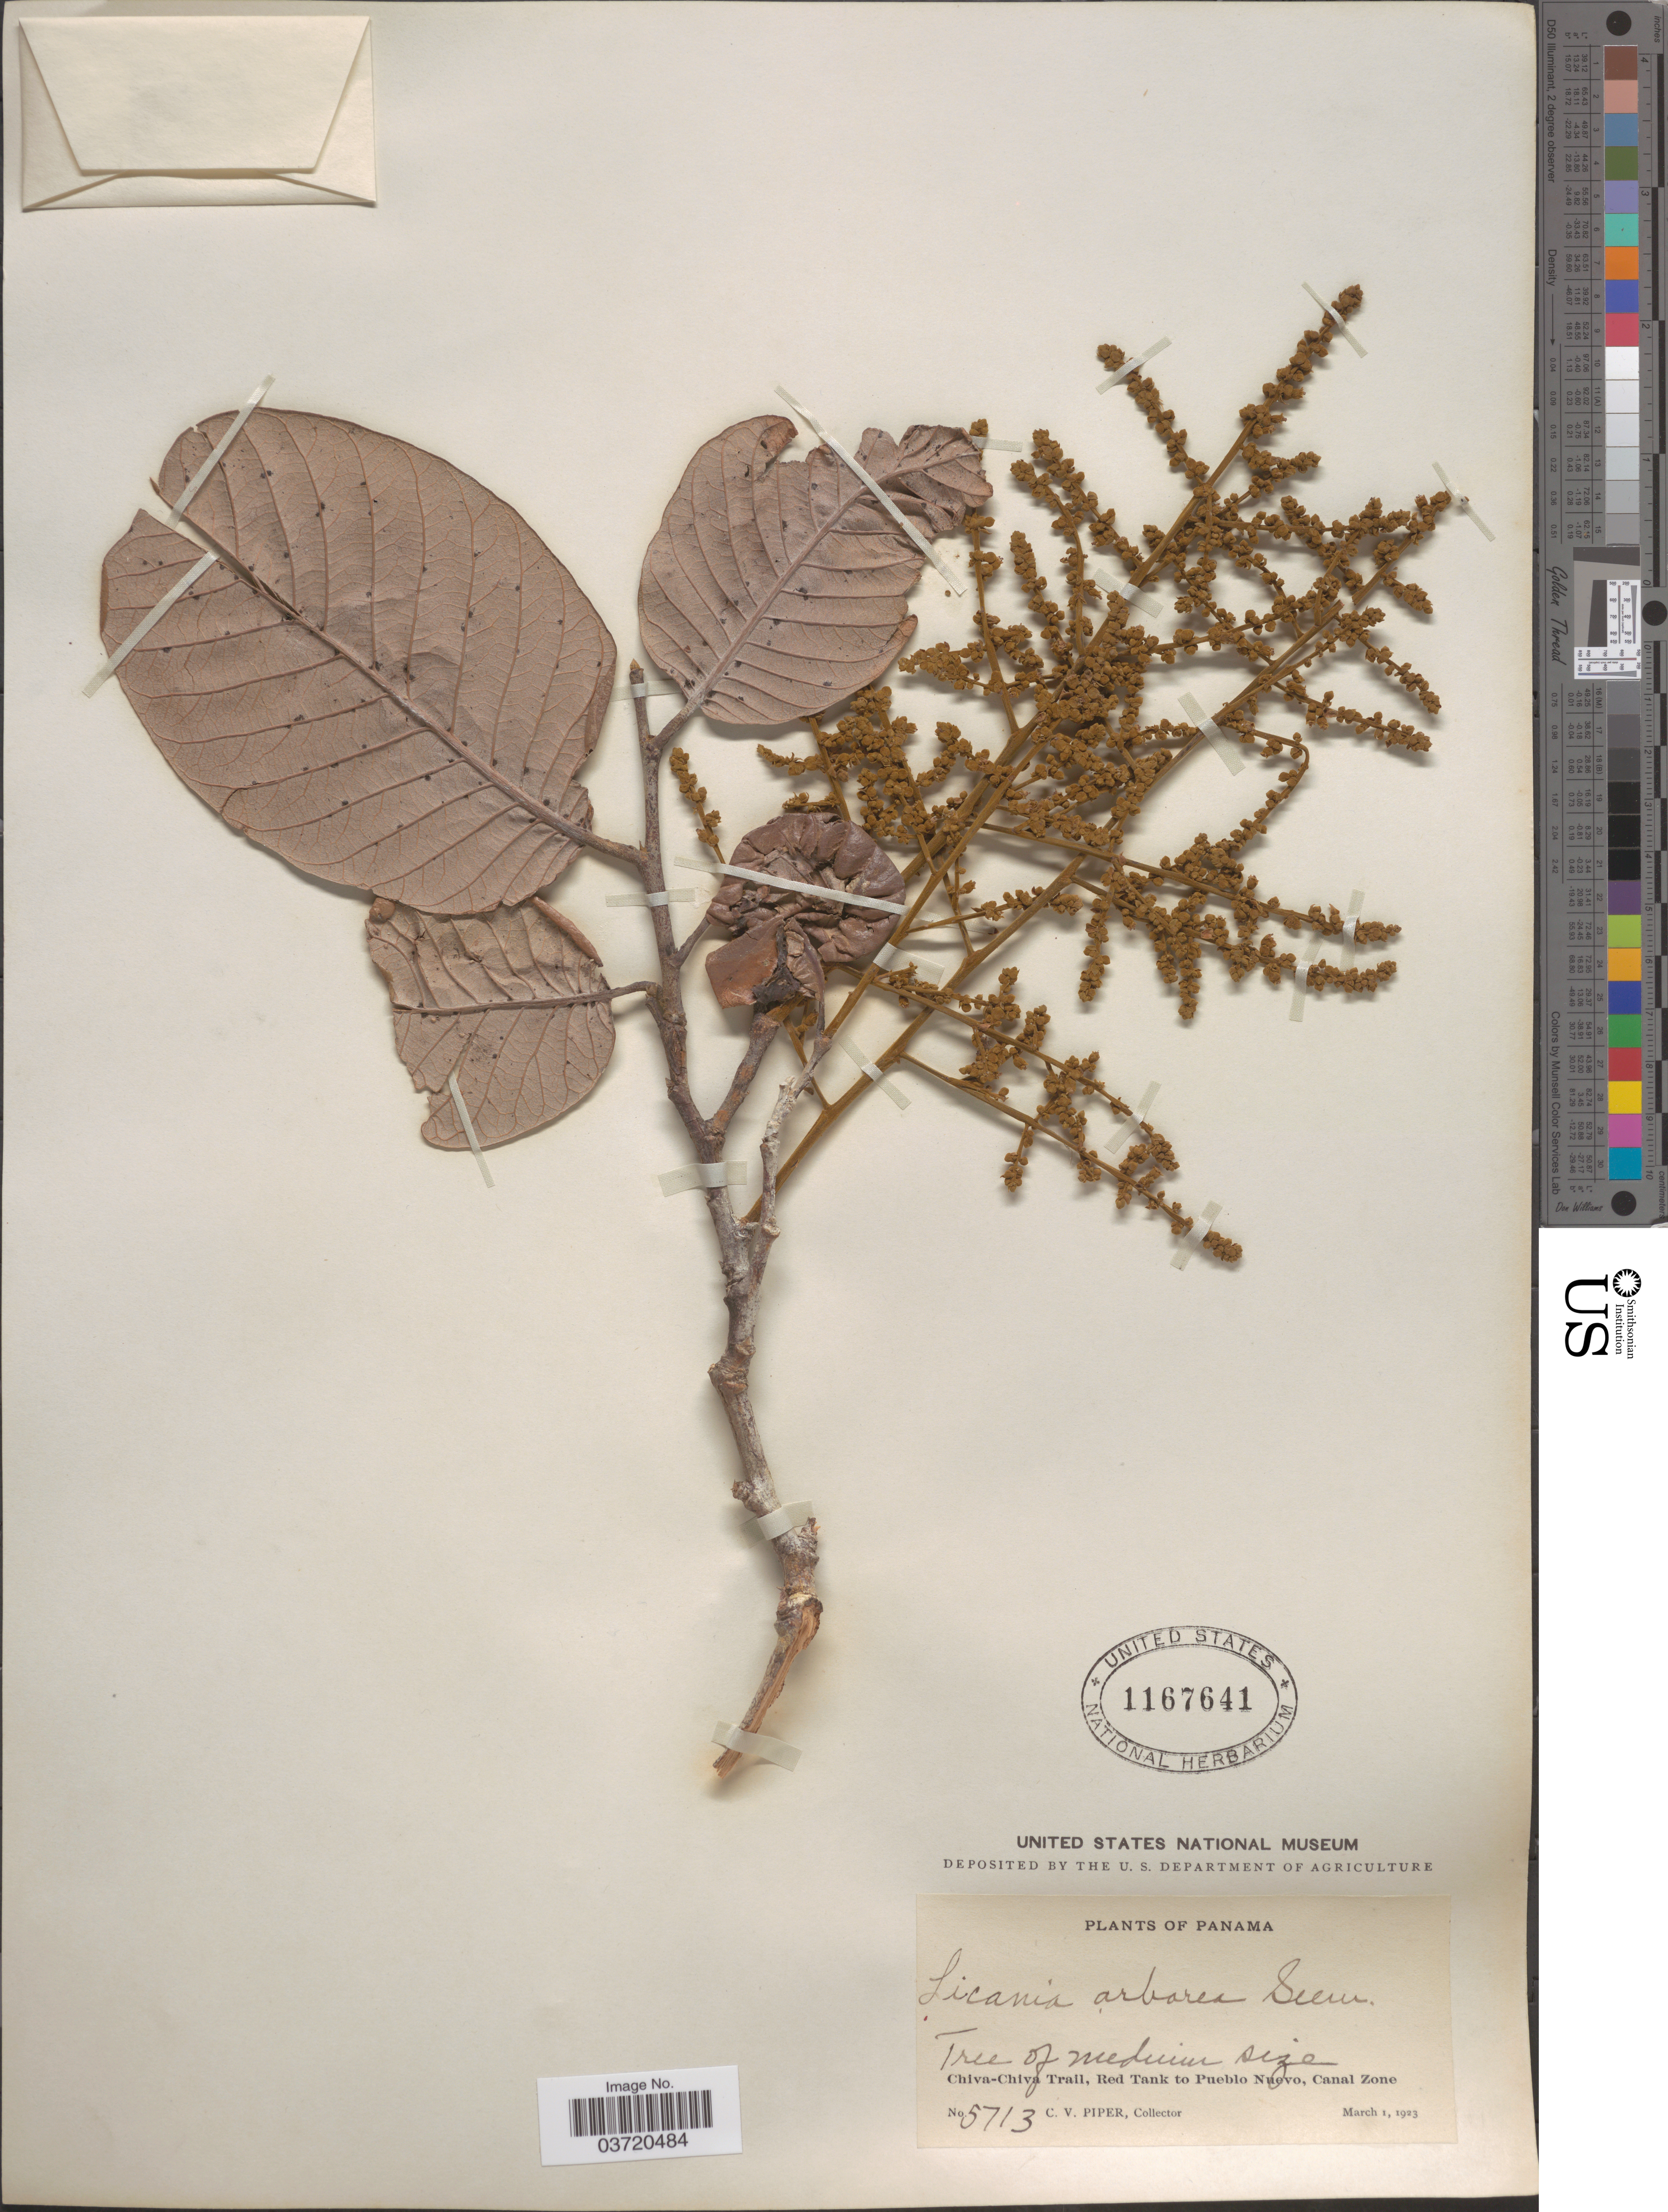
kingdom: Plantae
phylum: Tracheophyta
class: Magnoliopsida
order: Malpighiales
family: Chrysobalanaceae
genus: Microdesmia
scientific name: Microdesmia arborea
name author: (Seem.) Sothers & Prance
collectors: C. V. Piper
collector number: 5713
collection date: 1923-03-01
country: Panama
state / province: Colón / Panamá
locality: Chiva-Chiva Trail, Red Tank to Pueblo Nuevo, Canal Zone.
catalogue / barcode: US 1167641